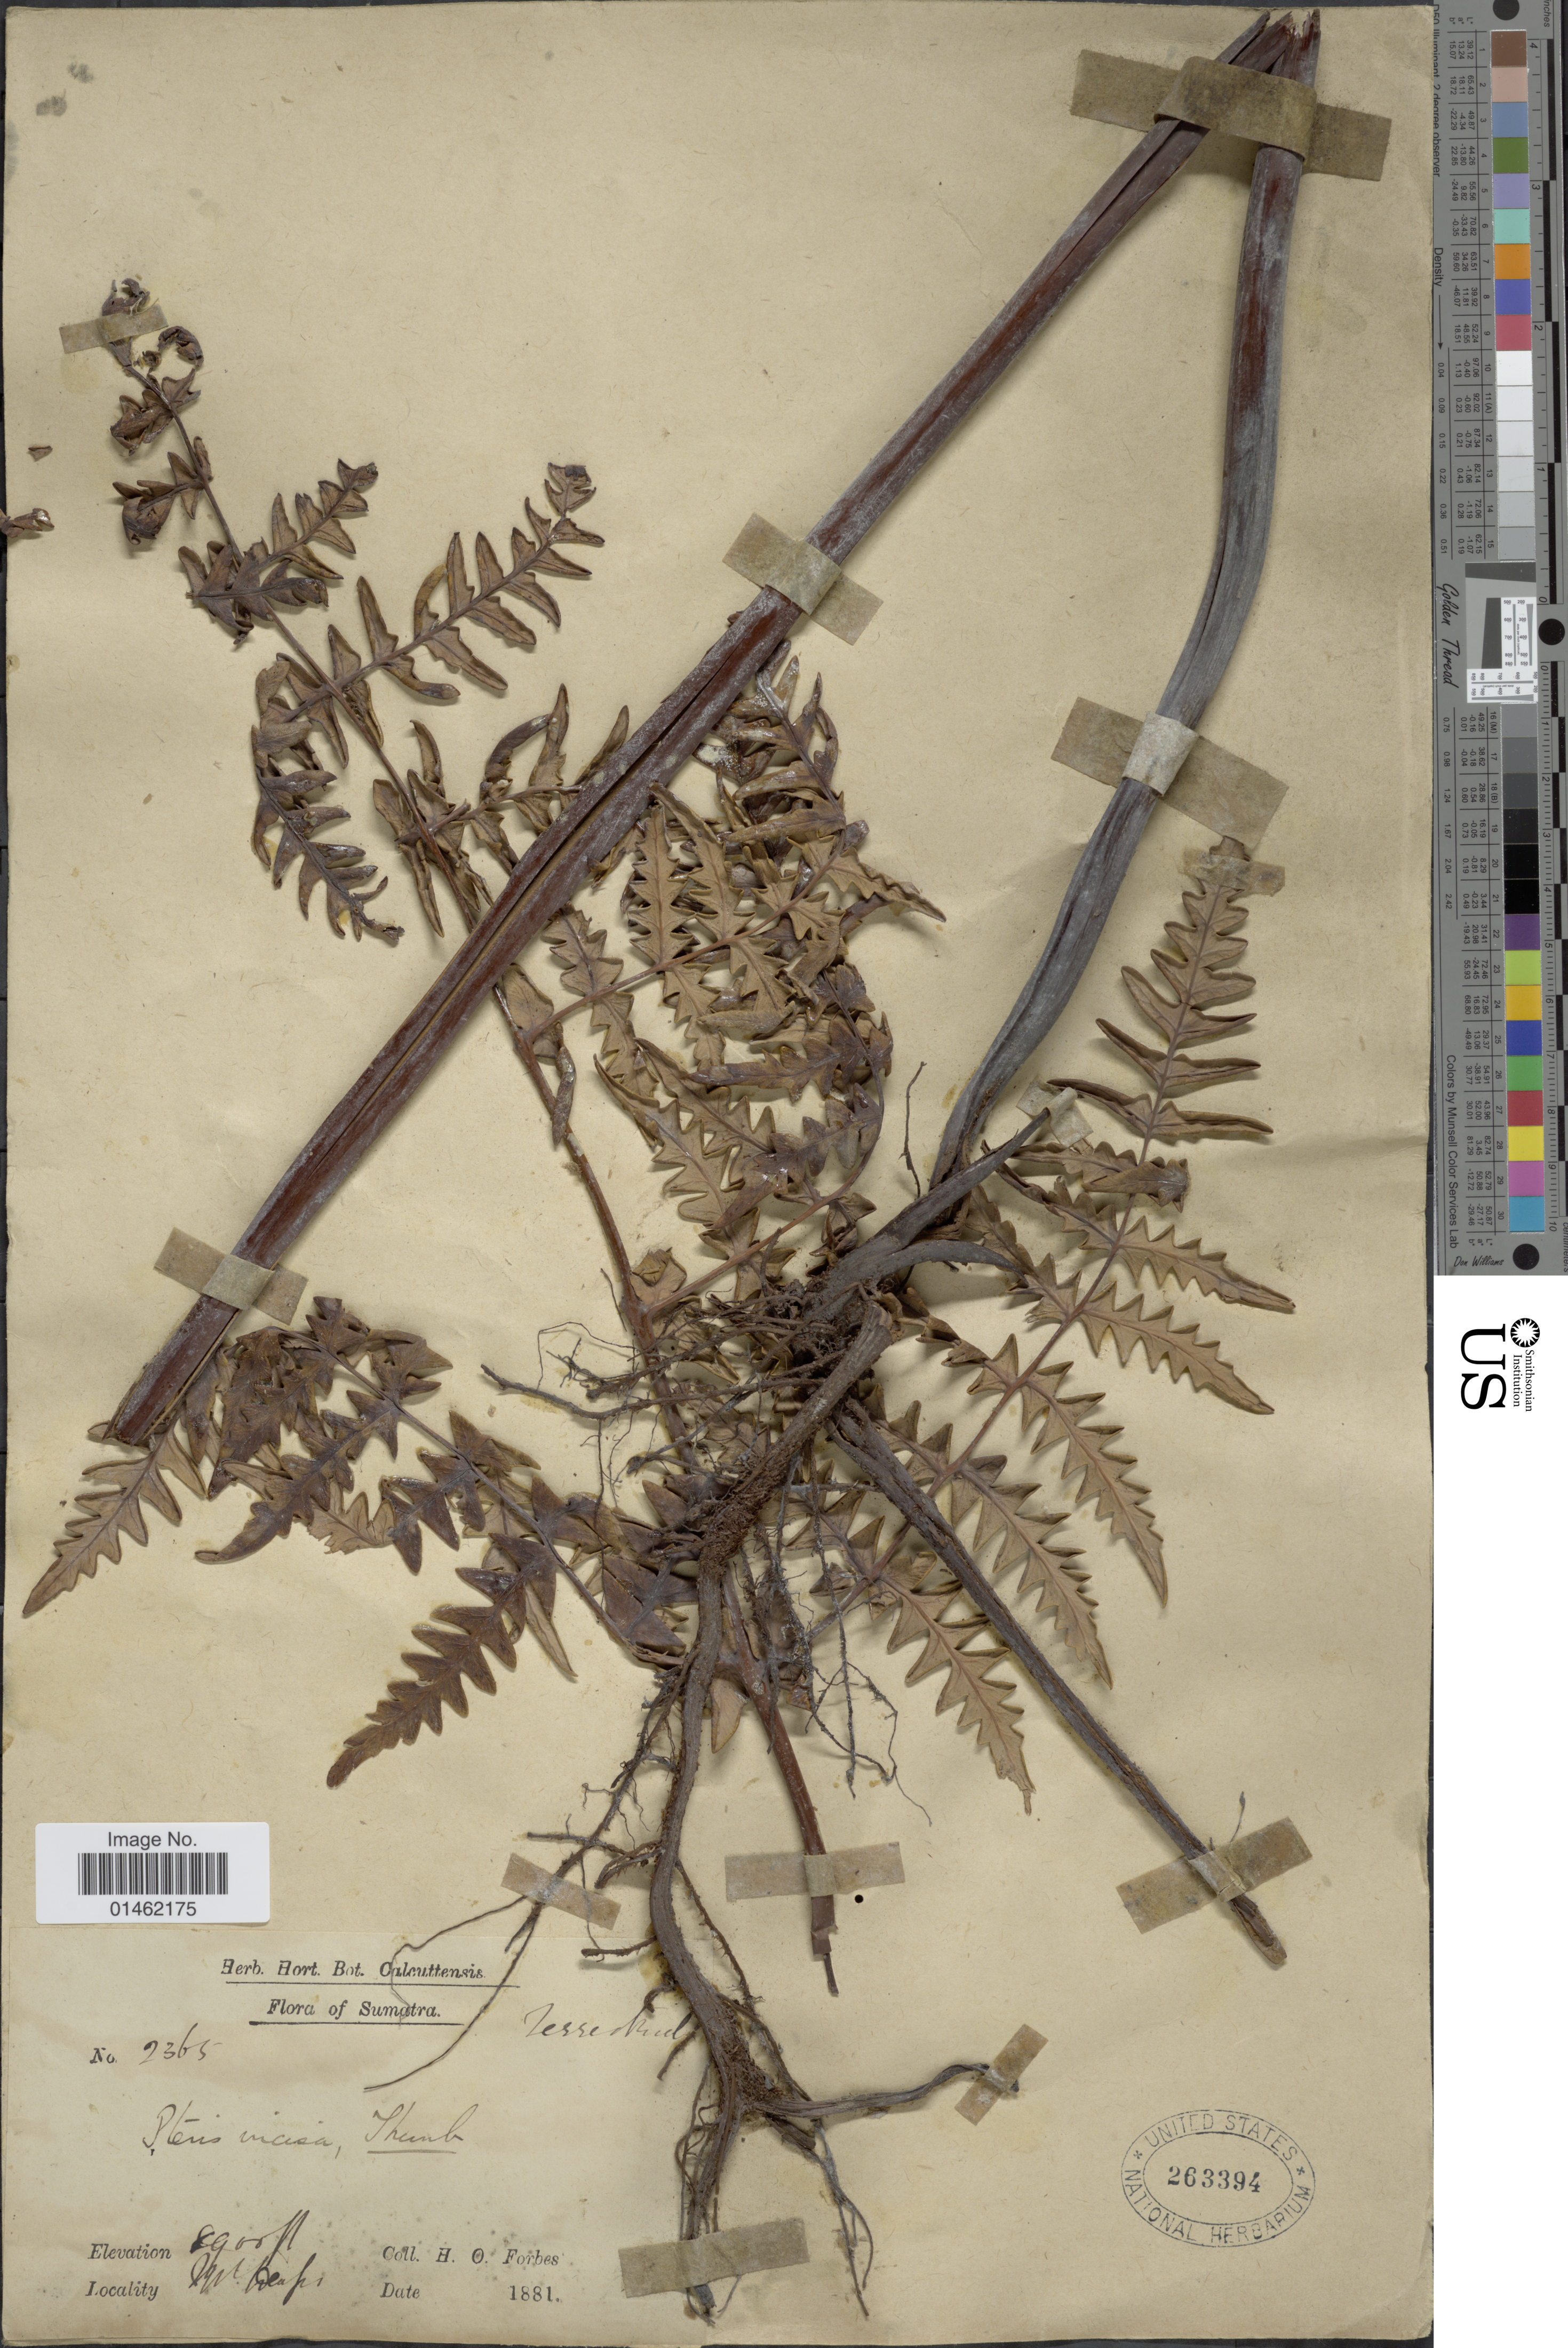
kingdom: Plantae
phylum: Tracheophyta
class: Polypodiopsida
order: Polypodiales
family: Dennstaedtiaceae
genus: Histiopteris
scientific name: Histiopteris incisa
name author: (Thunb.) J. Sm.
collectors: H. O. Forbes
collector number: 2365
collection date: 1881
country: Indonesia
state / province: Sumatra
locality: Mt [illegible text]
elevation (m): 2713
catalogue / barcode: US 263394